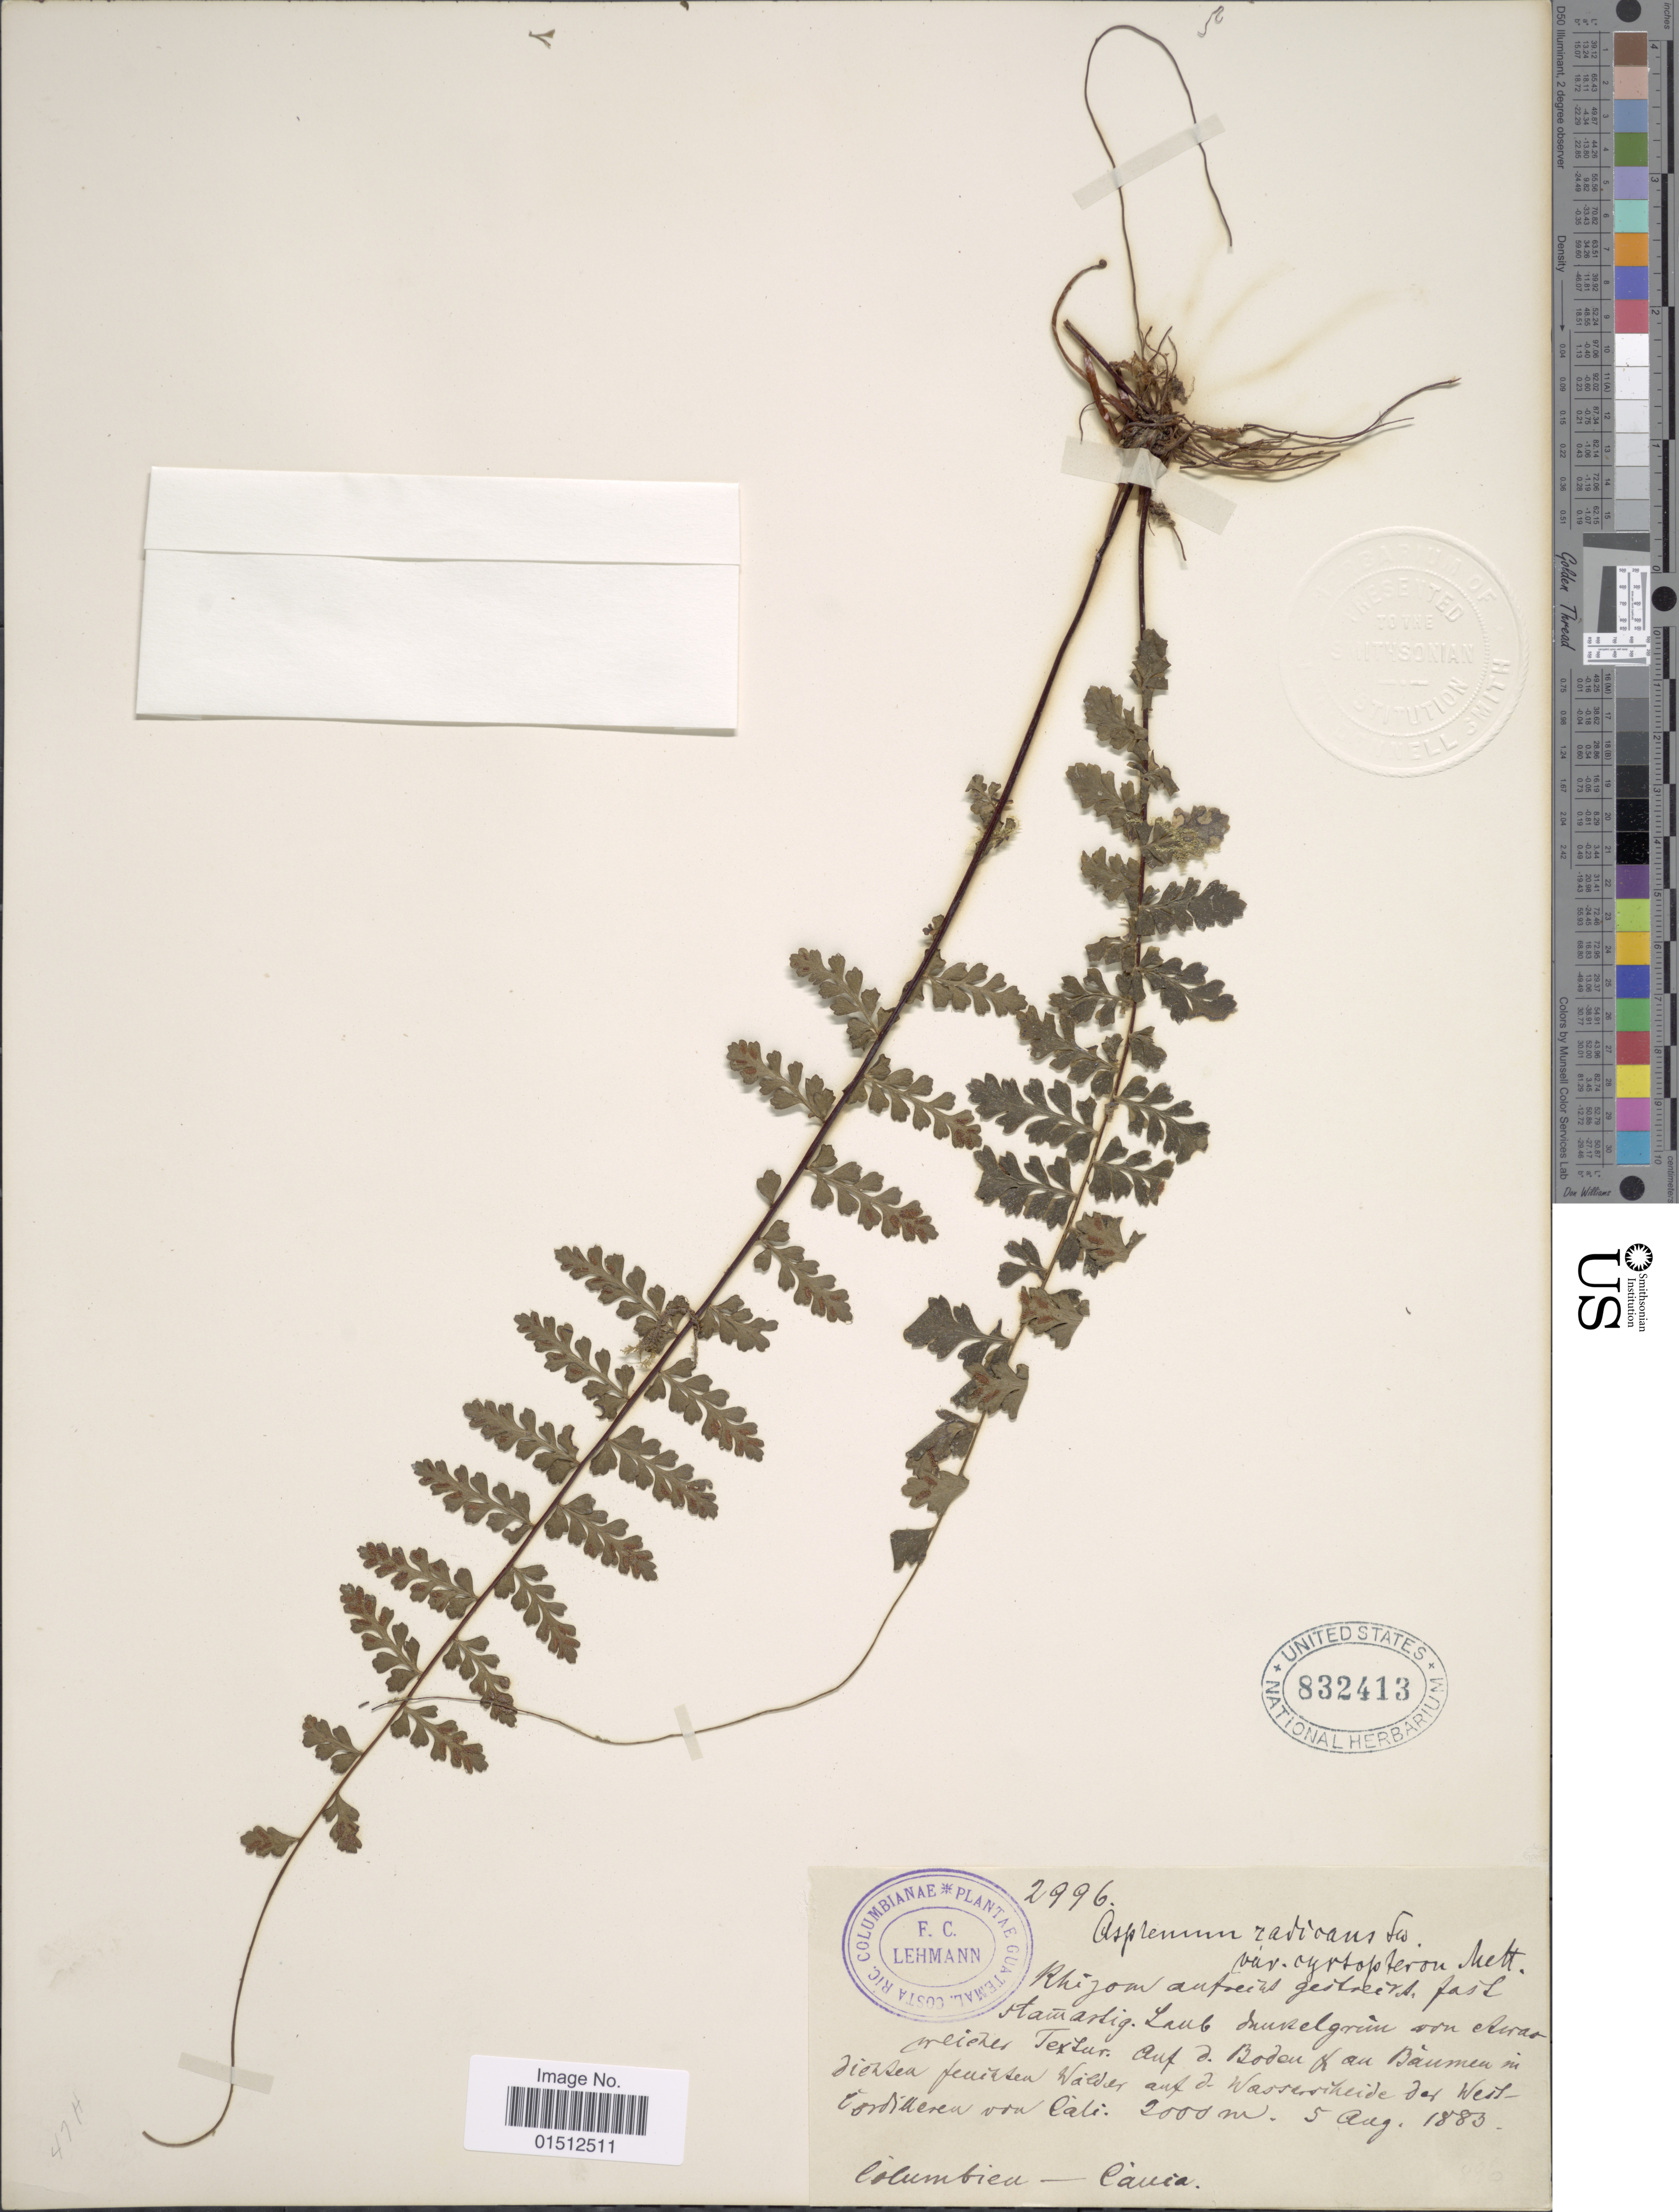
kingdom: Plantae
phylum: Tracheophyta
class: Polypodiopsida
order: Polypodiales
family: Aspleniaceae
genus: Asplenium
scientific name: Asplenium radicans var. radicans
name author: L.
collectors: F. C. Lehmann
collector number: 2996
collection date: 1883-08-05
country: Colombia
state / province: Cauca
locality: Auf d. Wassenscheide der West Cordillera von Cali, Columbien - Cauca.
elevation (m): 2000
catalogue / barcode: US 832413